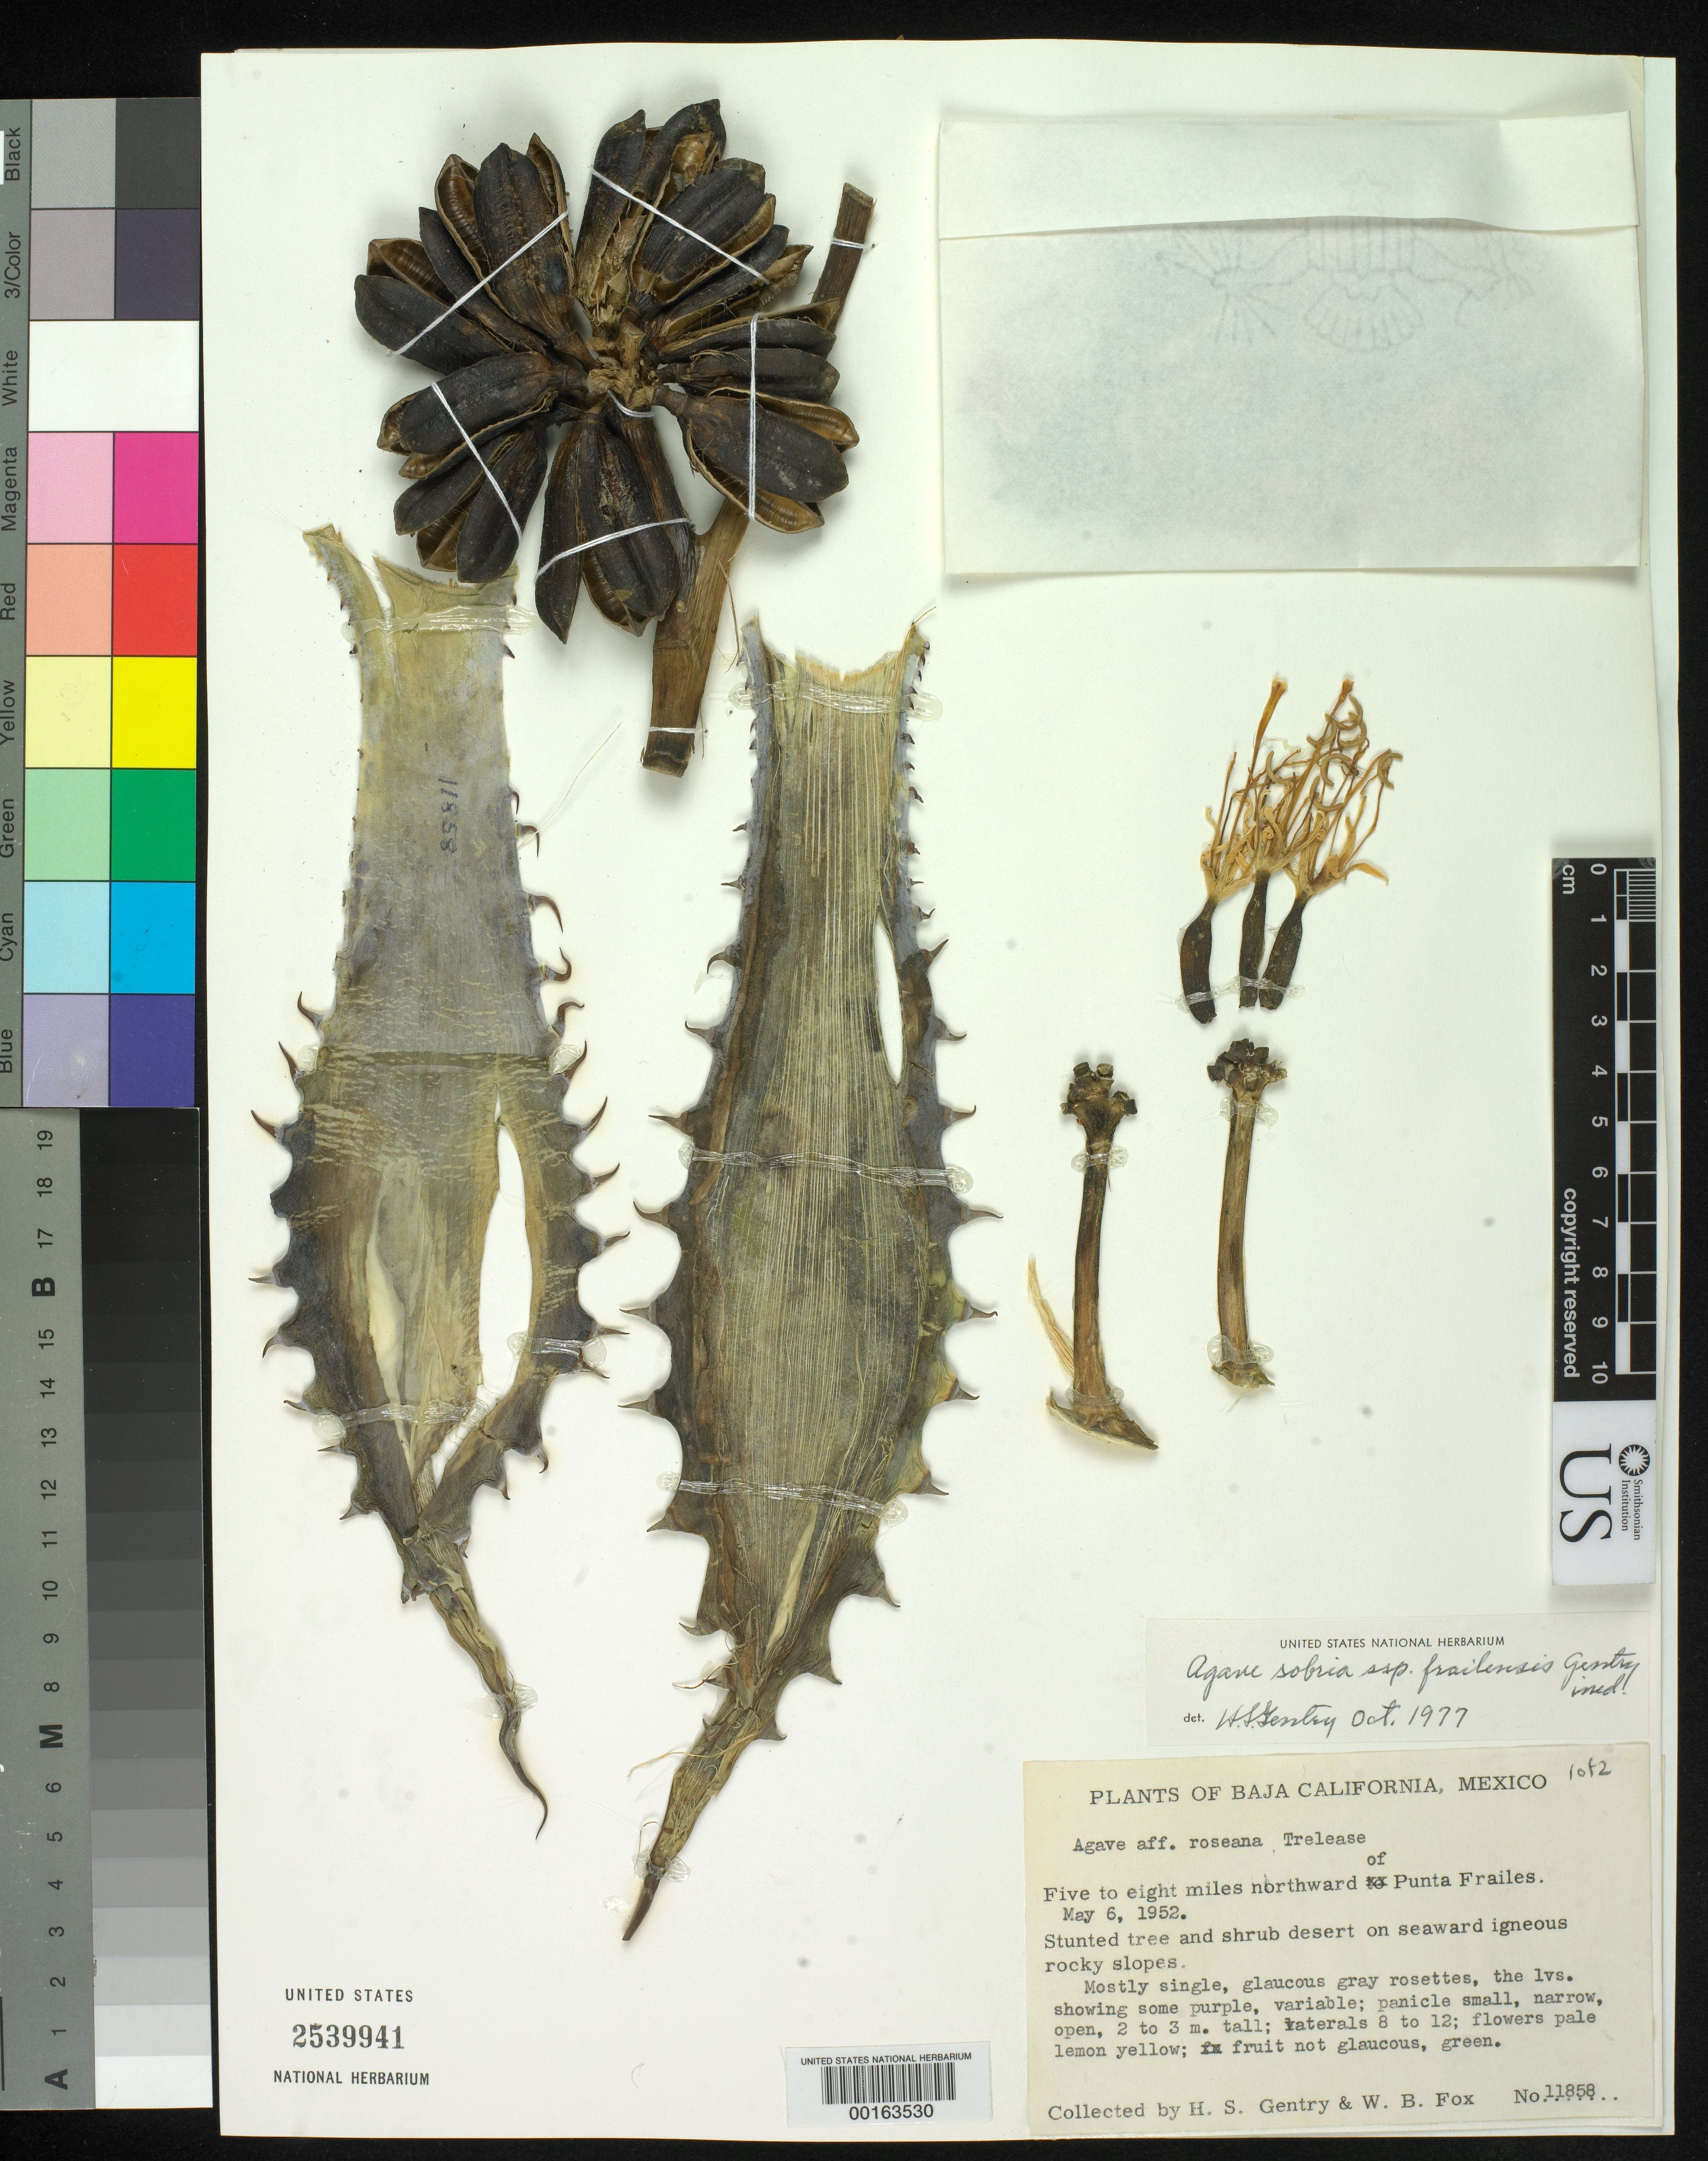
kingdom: Plantae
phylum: Tracheophyta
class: Liliopsida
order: Asparagales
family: Asparagaceae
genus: Agave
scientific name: Agave sobria subsp. frailensis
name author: Gentry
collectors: H. S. Gentry & W. B. Fox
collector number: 11858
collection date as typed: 06 May 1952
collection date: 1952-05-06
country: Mexico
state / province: Baja California Sur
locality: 5-8 mi N of Punta Frailes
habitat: Stunted tree & shrub desert on seaward igneous rocky slopes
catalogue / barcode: US 2539941